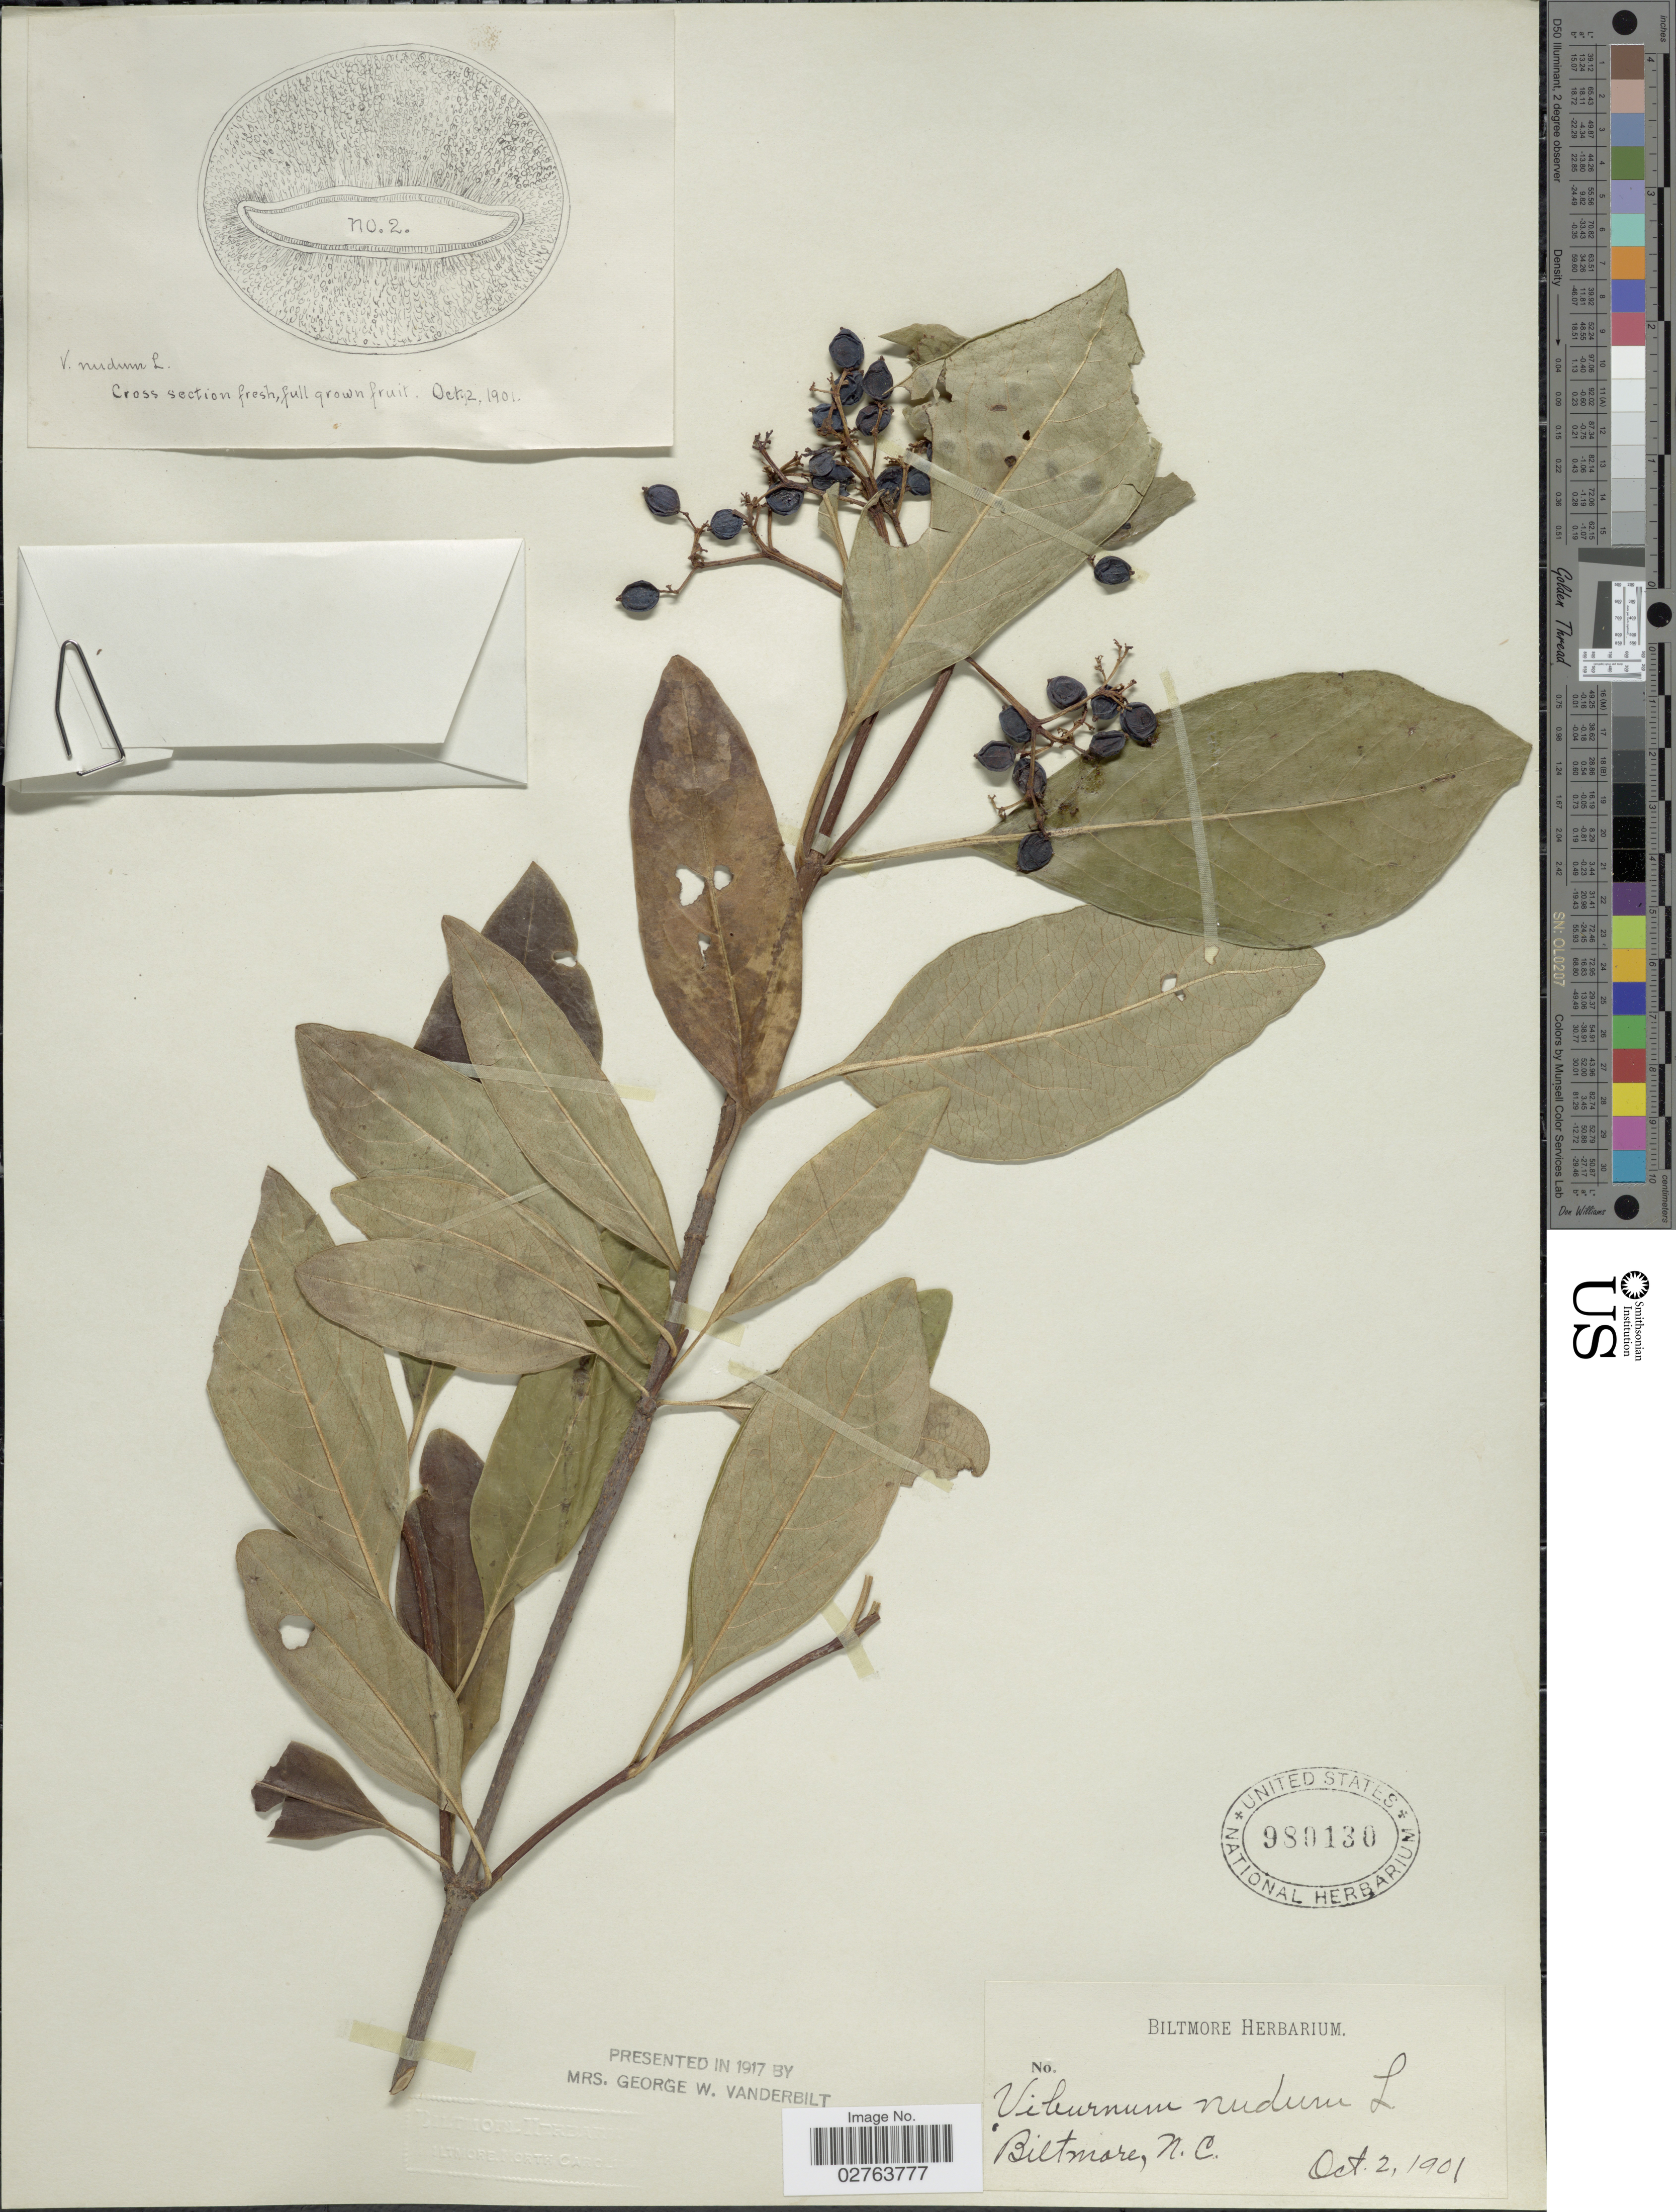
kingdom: Plantae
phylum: Tracheophyta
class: Magnoliopsida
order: Dipsacales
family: Viburnaceae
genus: Viburnum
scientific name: Viburnum nudum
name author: L.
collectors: ex herb. Biltmore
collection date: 1901-10-02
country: United States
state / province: North Carolina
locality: Biltmore.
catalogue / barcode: US 980130